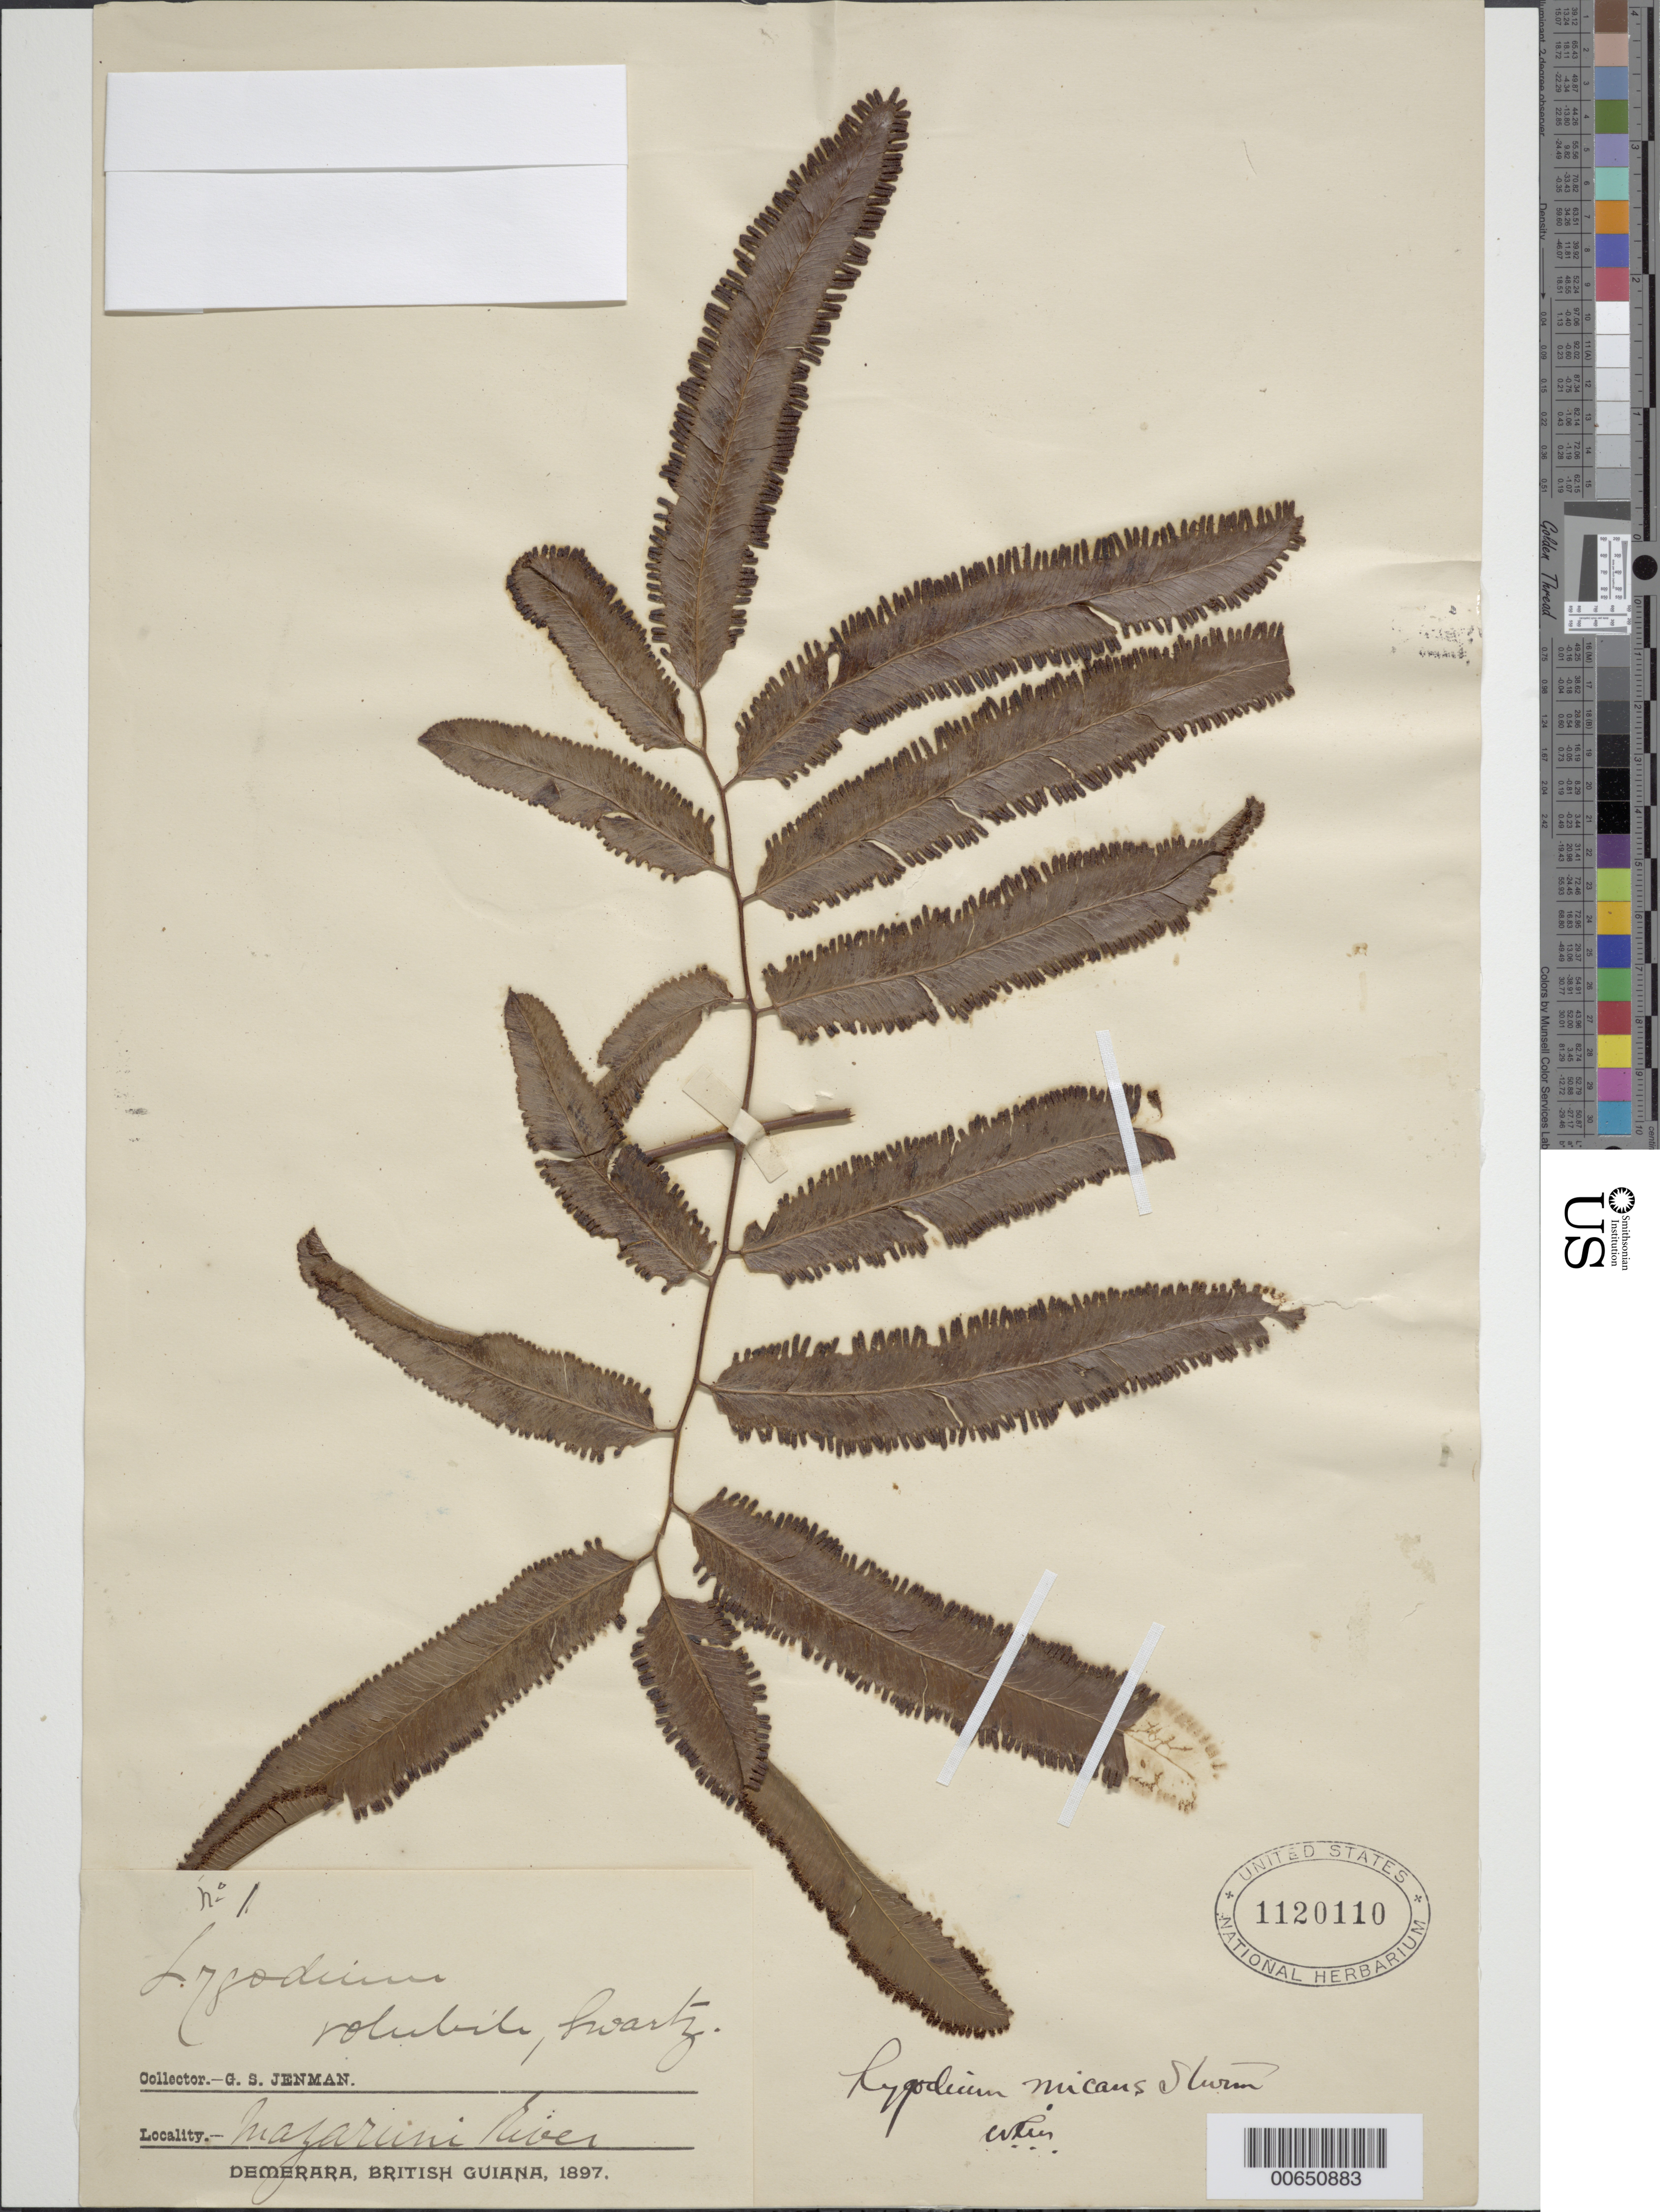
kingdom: Plantae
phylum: Tracheophyta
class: Polypodiopsida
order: Schizaeales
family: Lygodiaceae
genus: Lygodium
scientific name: Lygodium volubile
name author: Sw.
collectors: G. S. Jenman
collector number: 1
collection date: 1897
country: Guyana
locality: Mazaruni River, Demarara, British Guiana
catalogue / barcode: US 1120110